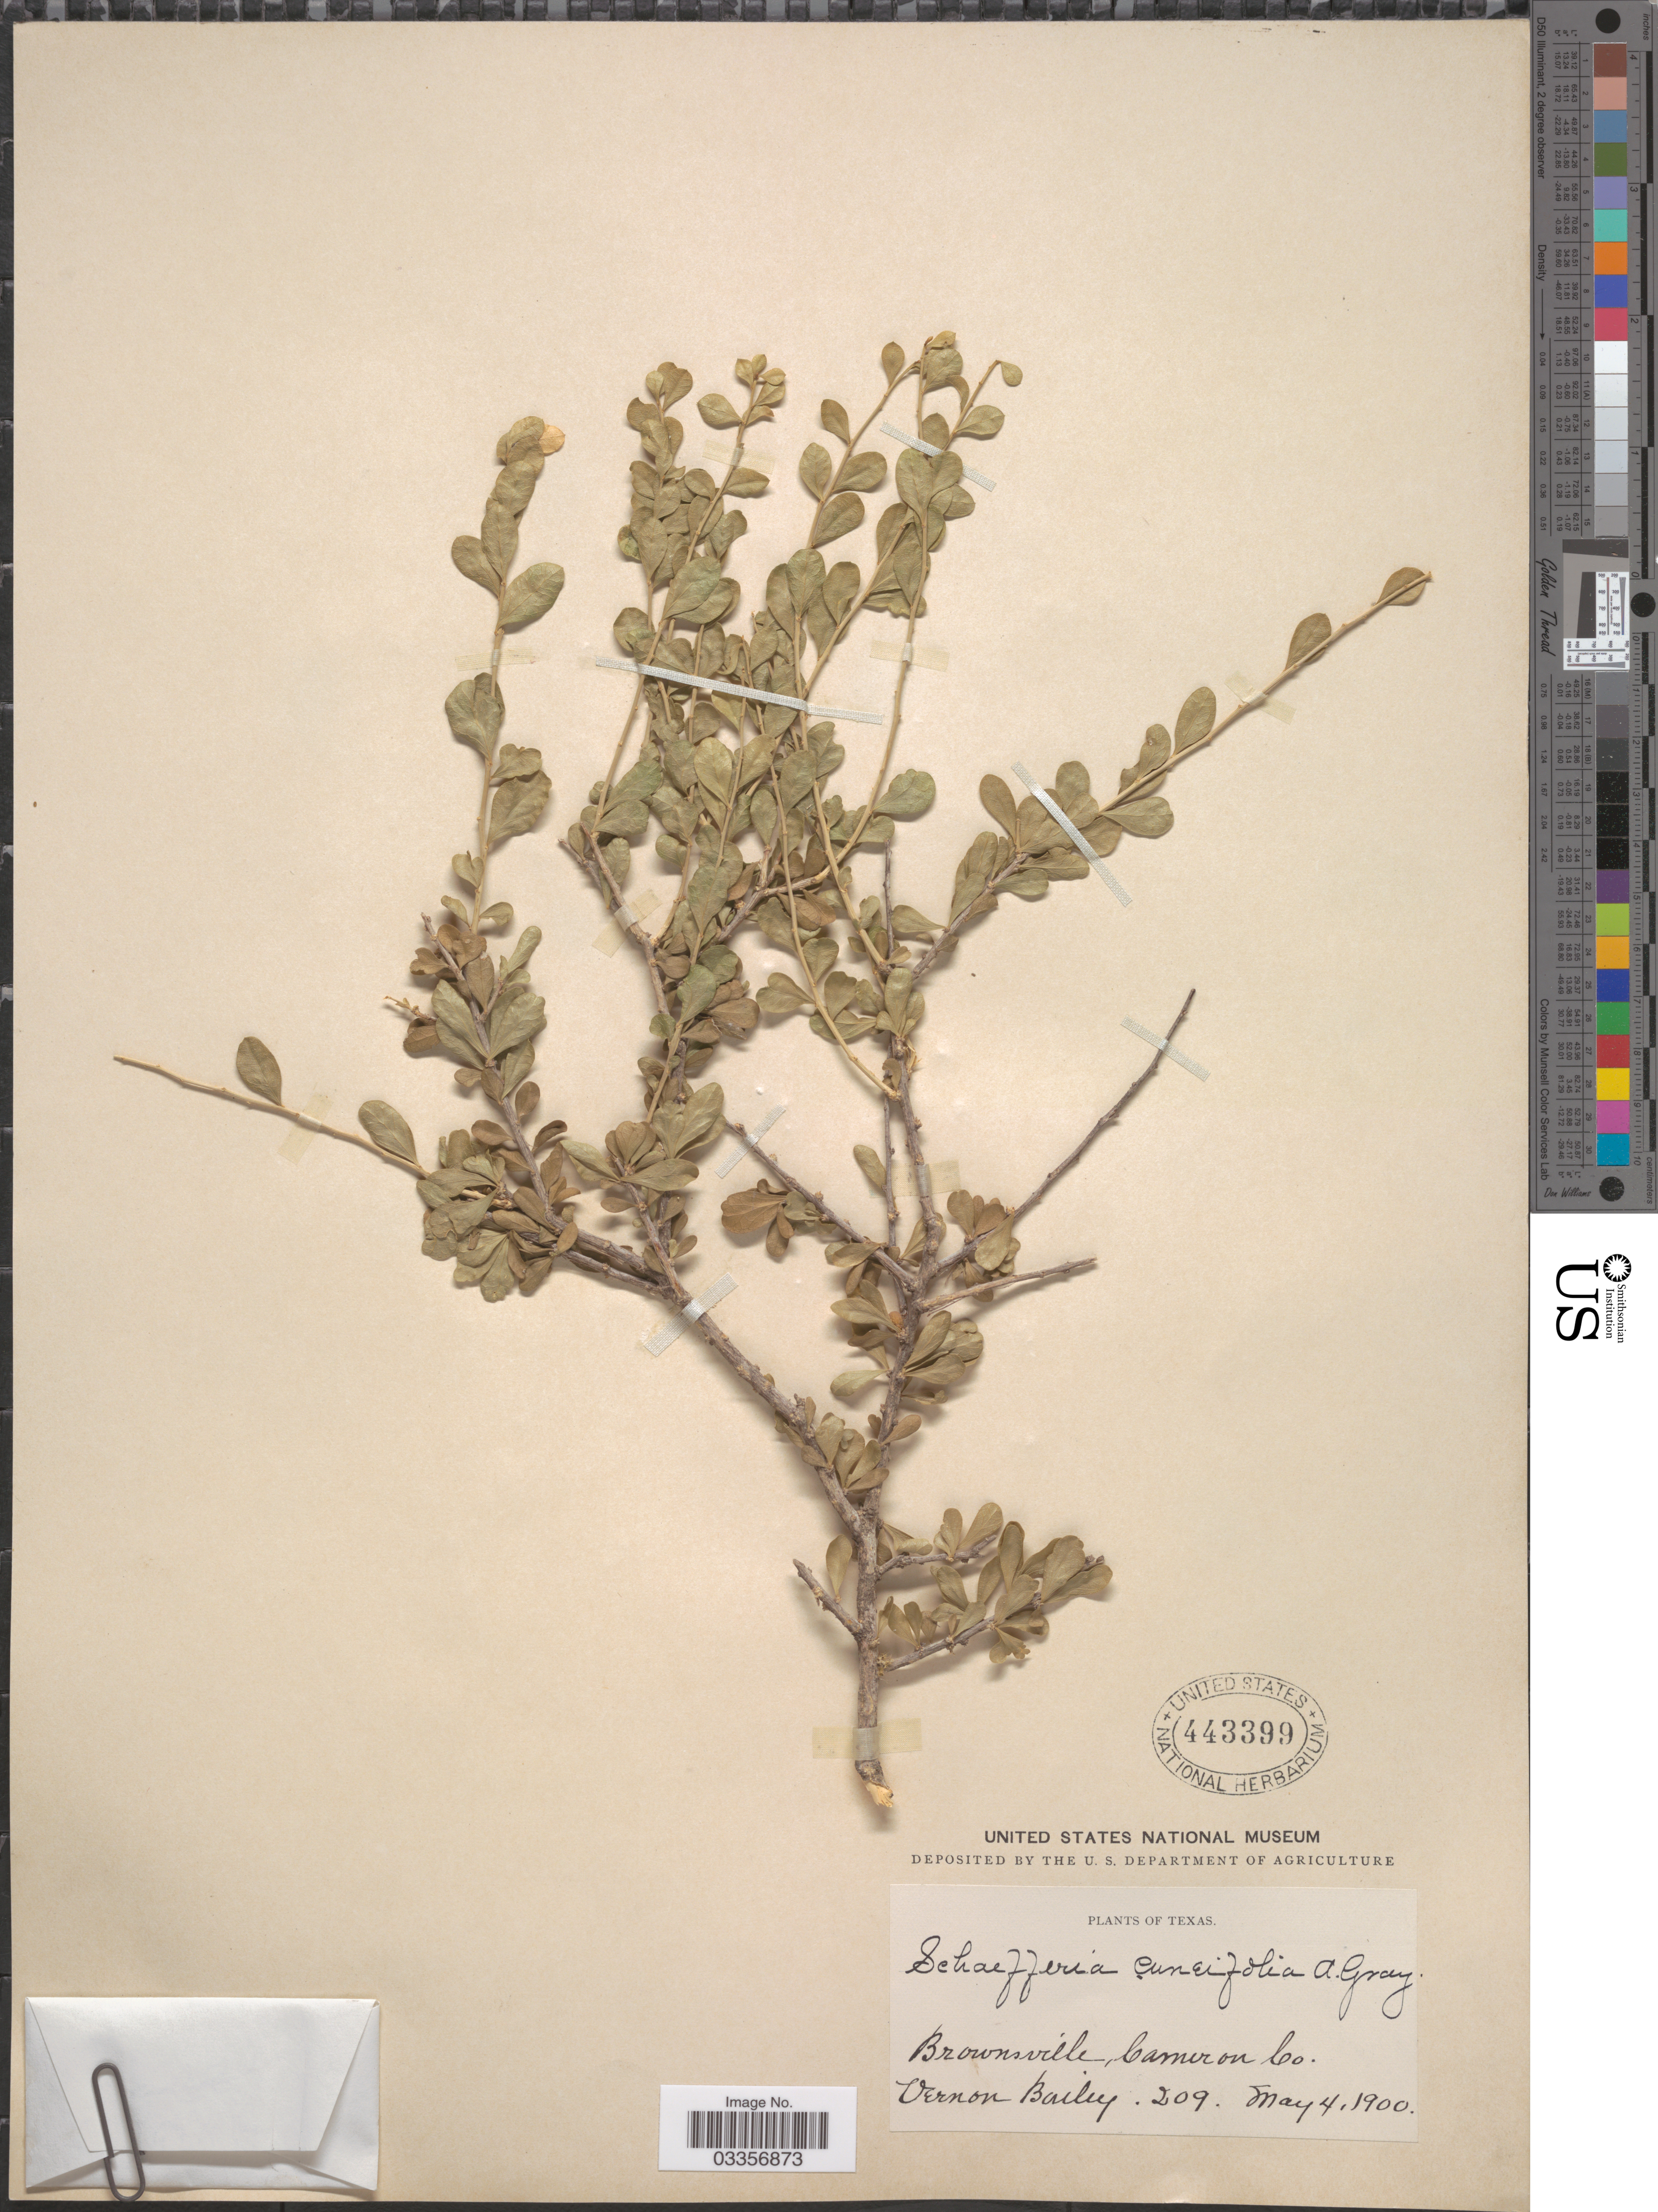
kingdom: Plantae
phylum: Tracheophyta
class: Magnoliopsida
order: Celastrales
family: Celastraceae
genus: Schaefferia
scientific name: Schaefferia cuneifolia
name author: A. Gray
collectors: V. O. Bailey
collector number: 209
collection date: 1900-05-04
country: United States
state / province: Texas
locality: Brownsville, Cameron Co.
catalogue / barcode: US 443399